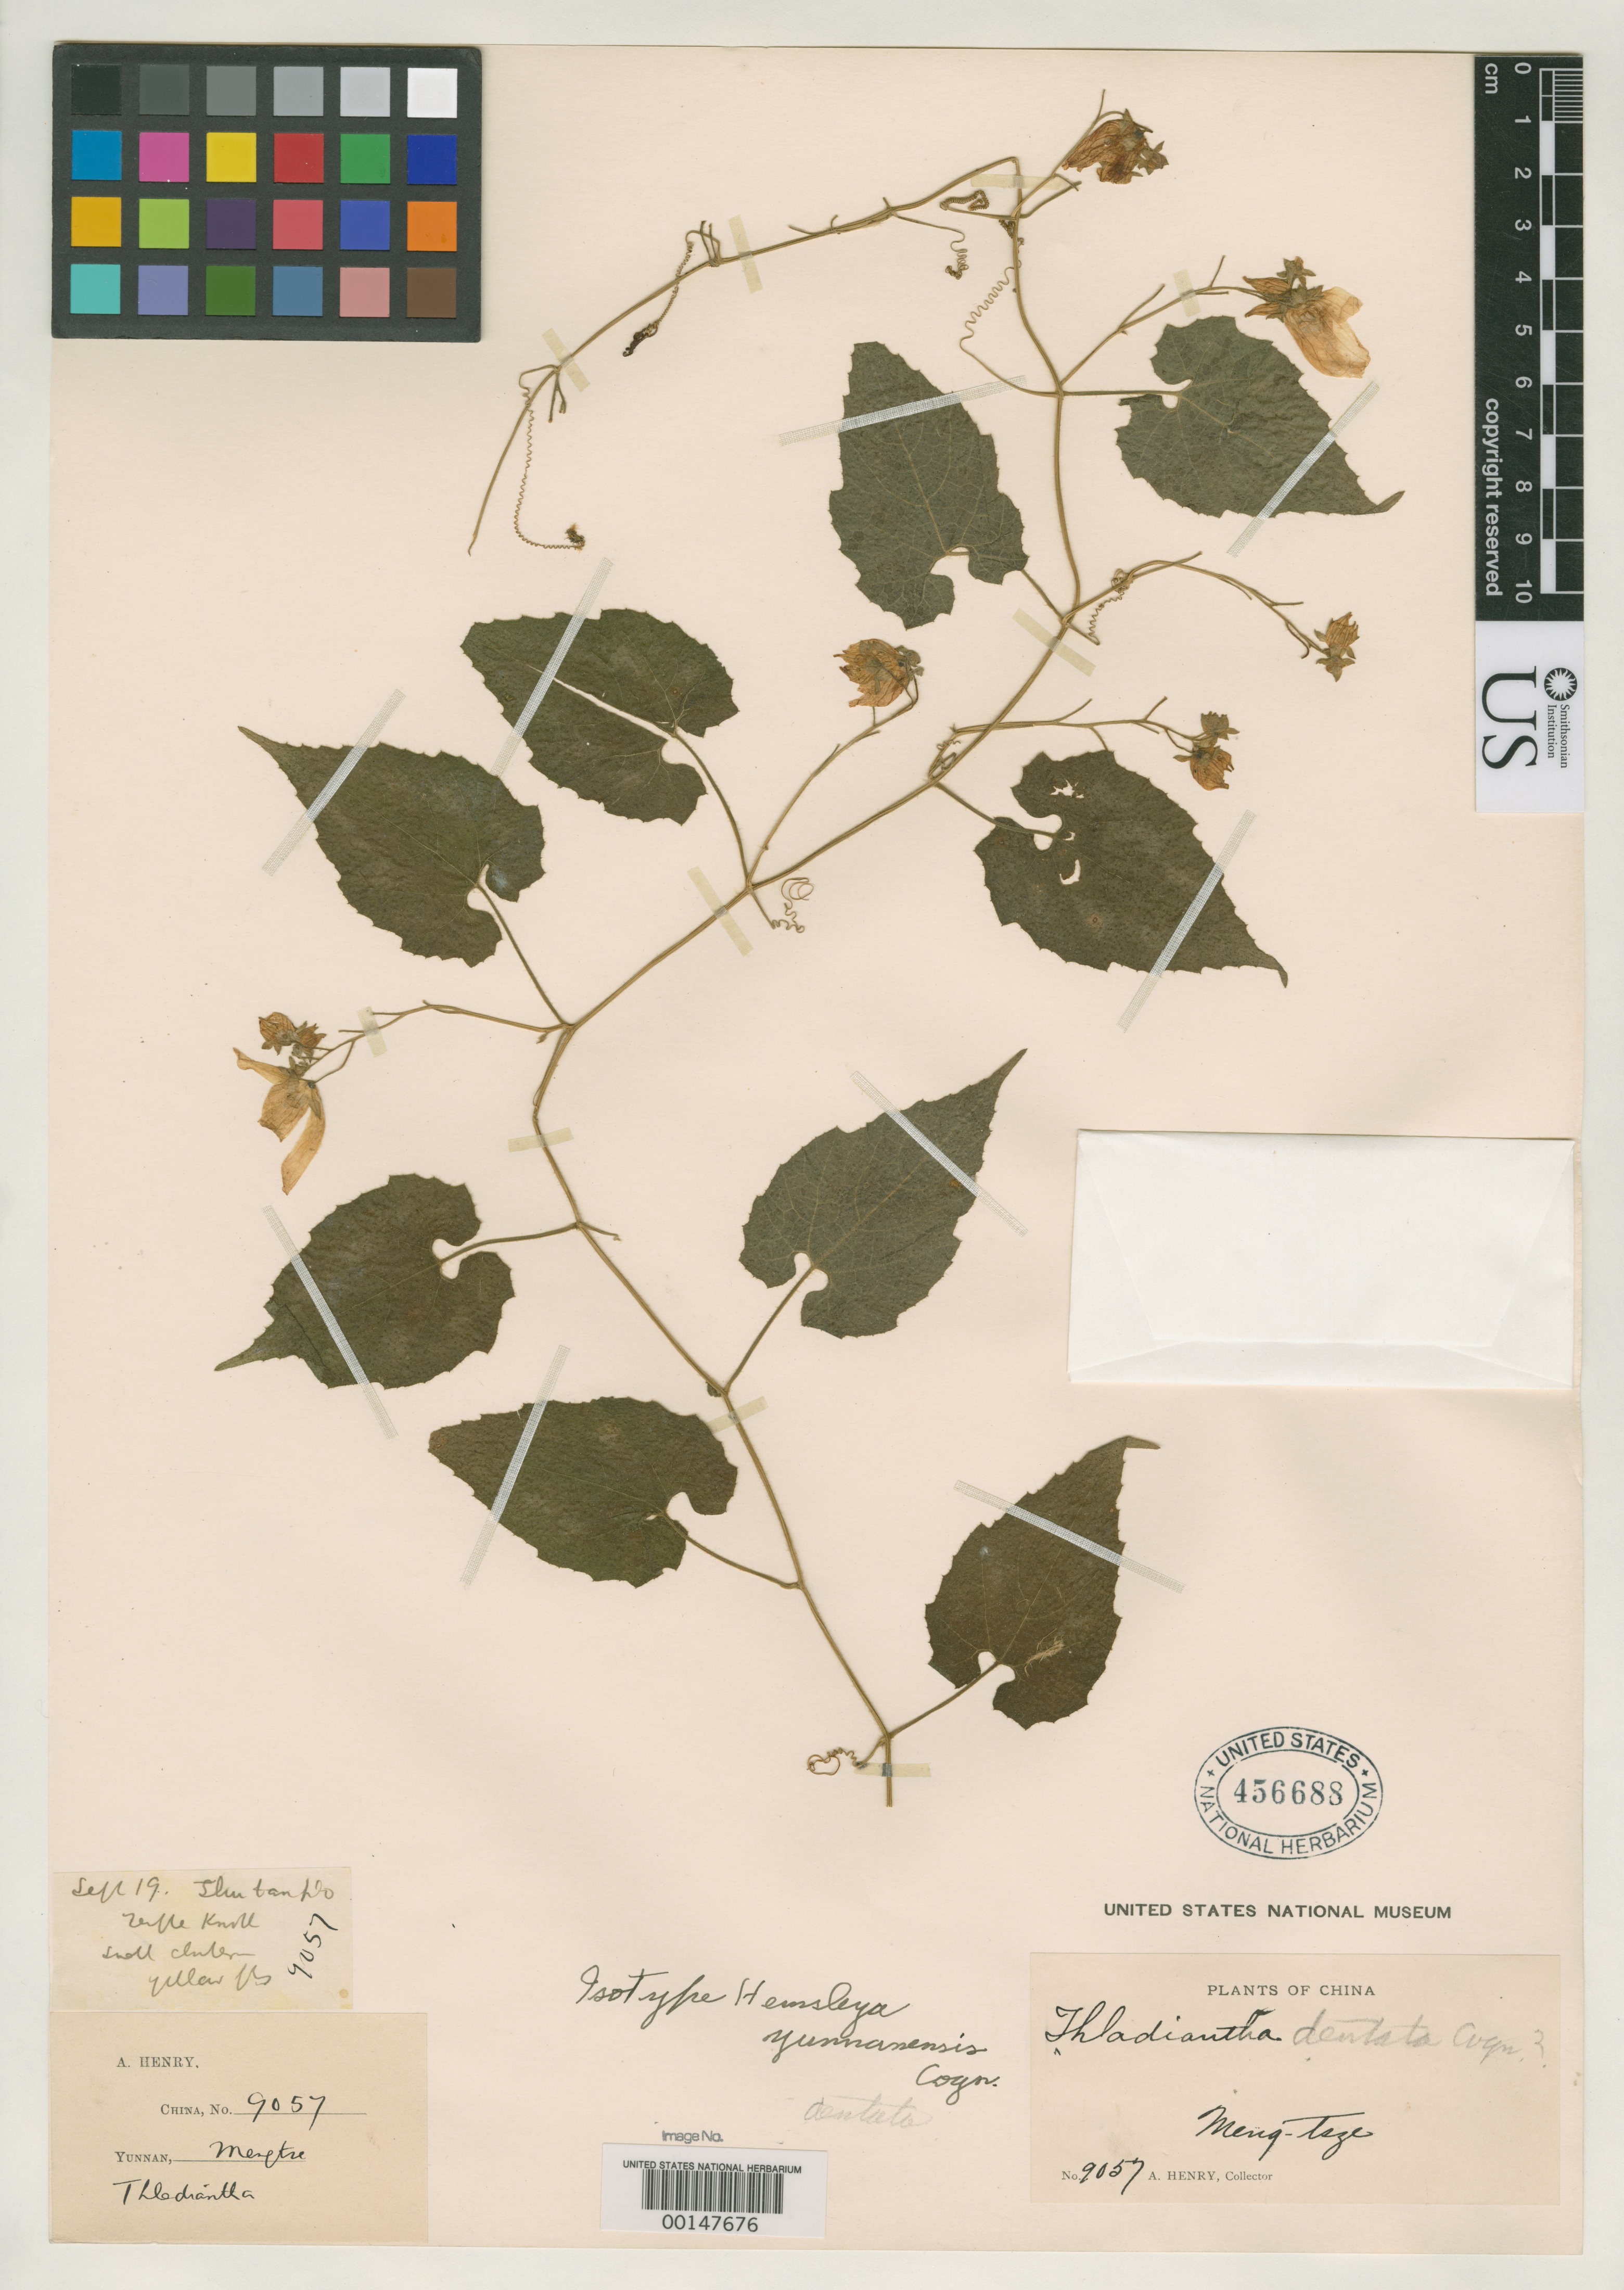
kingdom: Plantae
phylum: Tracheophyta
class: Magnoliopsida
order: Cucurbitales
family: Cucurbitaceae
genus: Hemsleya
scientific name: Hemsleya yunnanensis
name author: Cogn. in Engl.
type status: Isotype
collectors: A. Henry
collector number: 9057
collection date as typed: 19 Sep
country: China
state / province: Yunnan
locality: Mengtze.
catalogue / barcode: US 456688